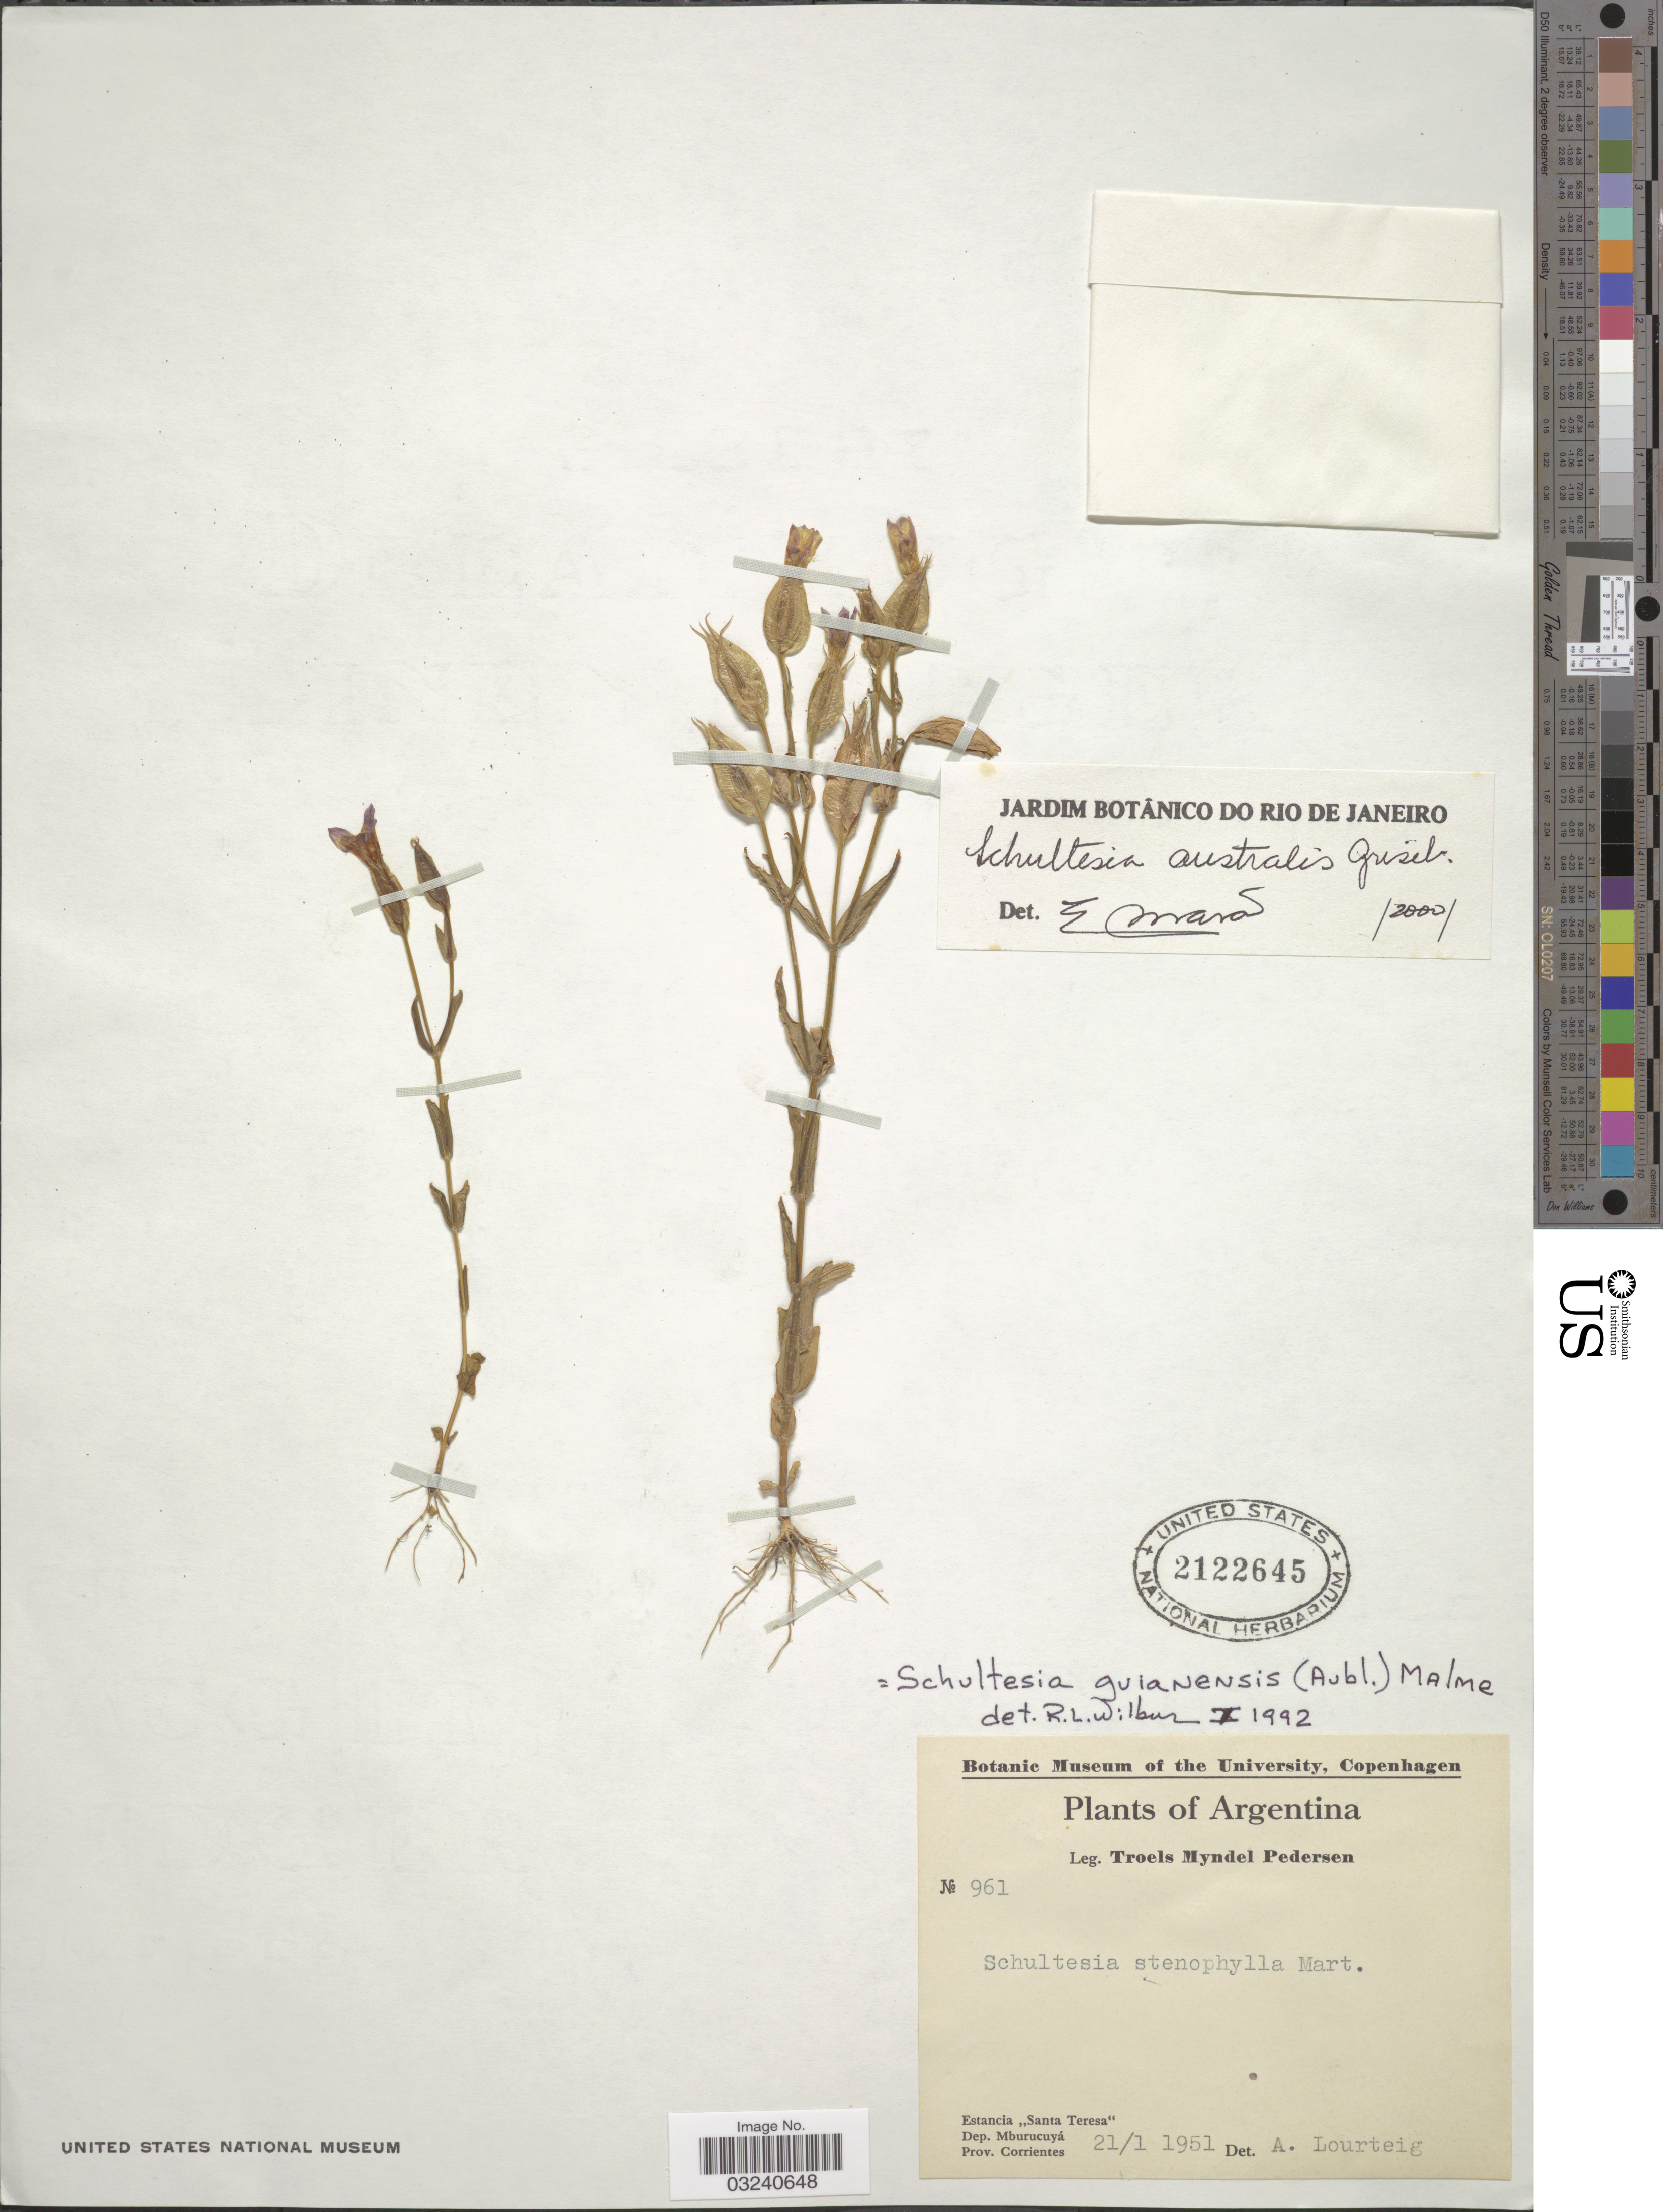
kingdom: Plantae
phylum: Tracheophyta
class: Magnoliopsida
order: Gentianales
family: Gentianaceae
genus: Schultesia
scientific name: Schultesia australis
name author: Griseb.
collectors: T. Pederson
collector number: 961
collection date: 1951-01-21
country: Argentina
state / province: Corrientes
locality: Estancia "Santa Teresa". Dep. Mburucuyá.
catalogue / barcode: US 2122645